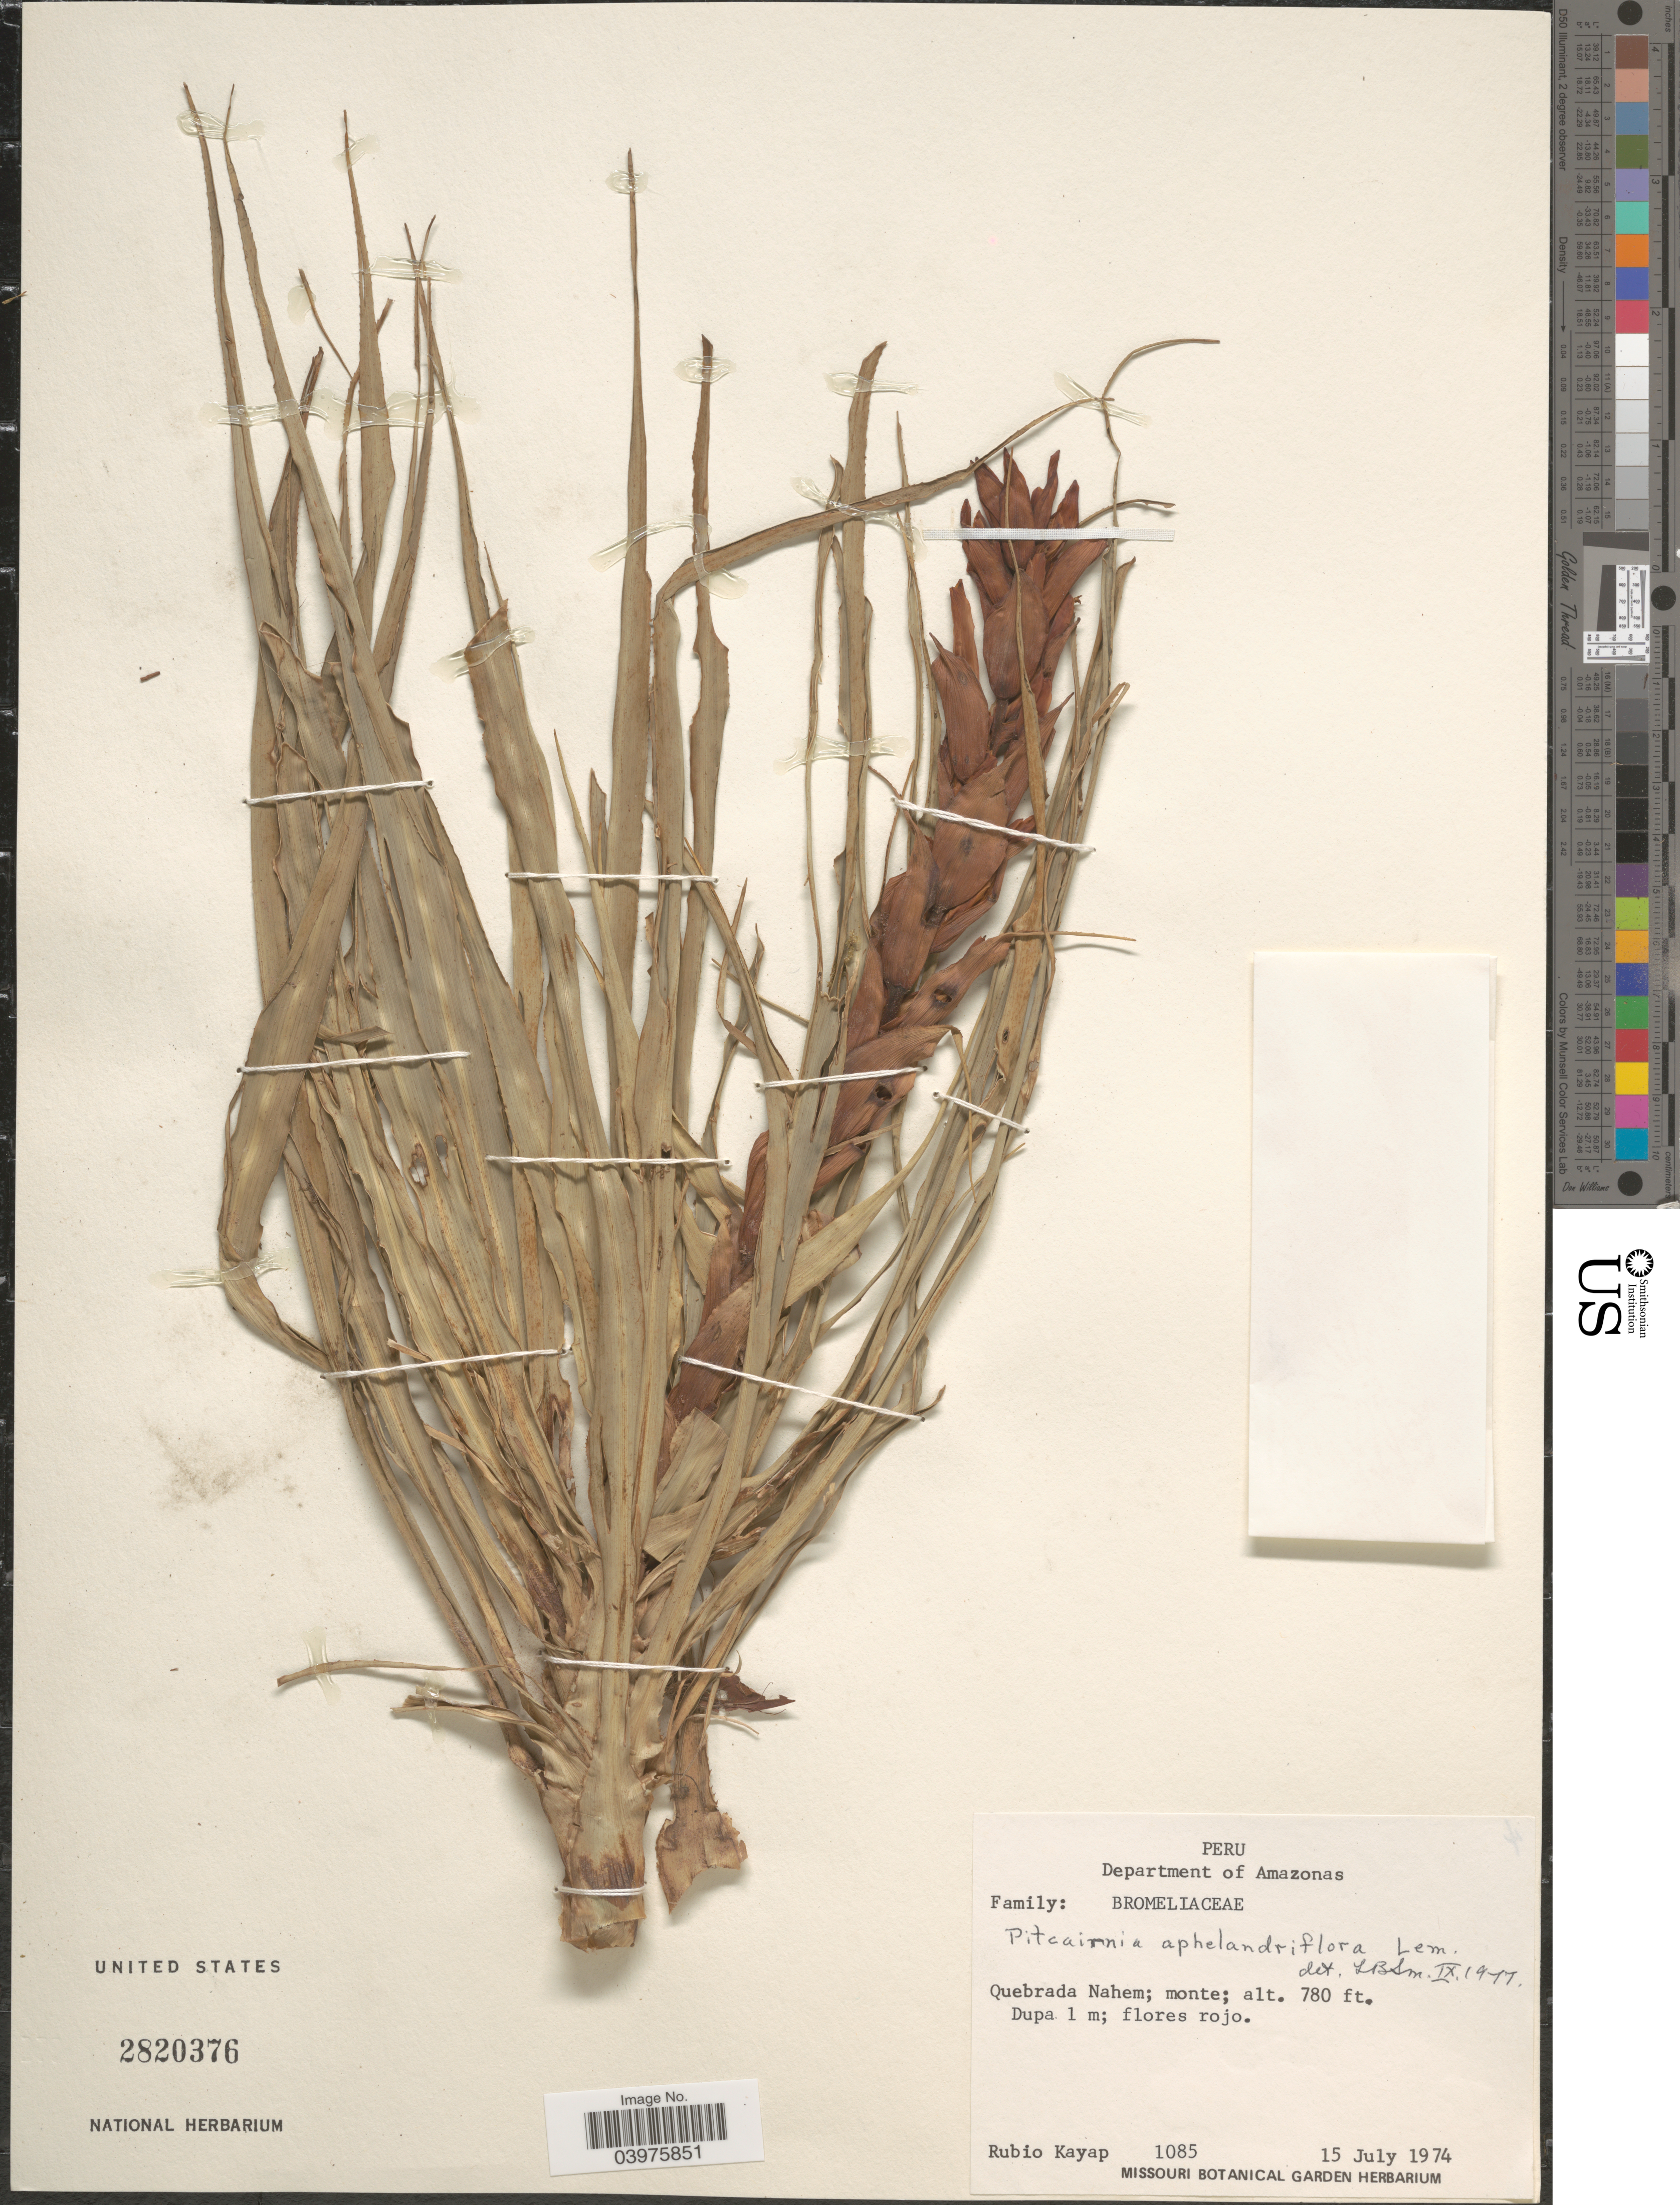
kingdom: Plantae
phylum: Tracheophyta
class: Liliopsida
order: Poales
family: Bromeliaceae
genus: Pitcairnia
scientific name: Pitcairnia aphelandriflora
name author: Lem.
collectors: R. Kayap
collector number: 1085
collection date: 1974-07-15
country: Peru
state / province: Amazonas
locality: Department of Amazonas. Quebrada Nahem.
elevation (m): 238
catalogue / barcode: US 2820376